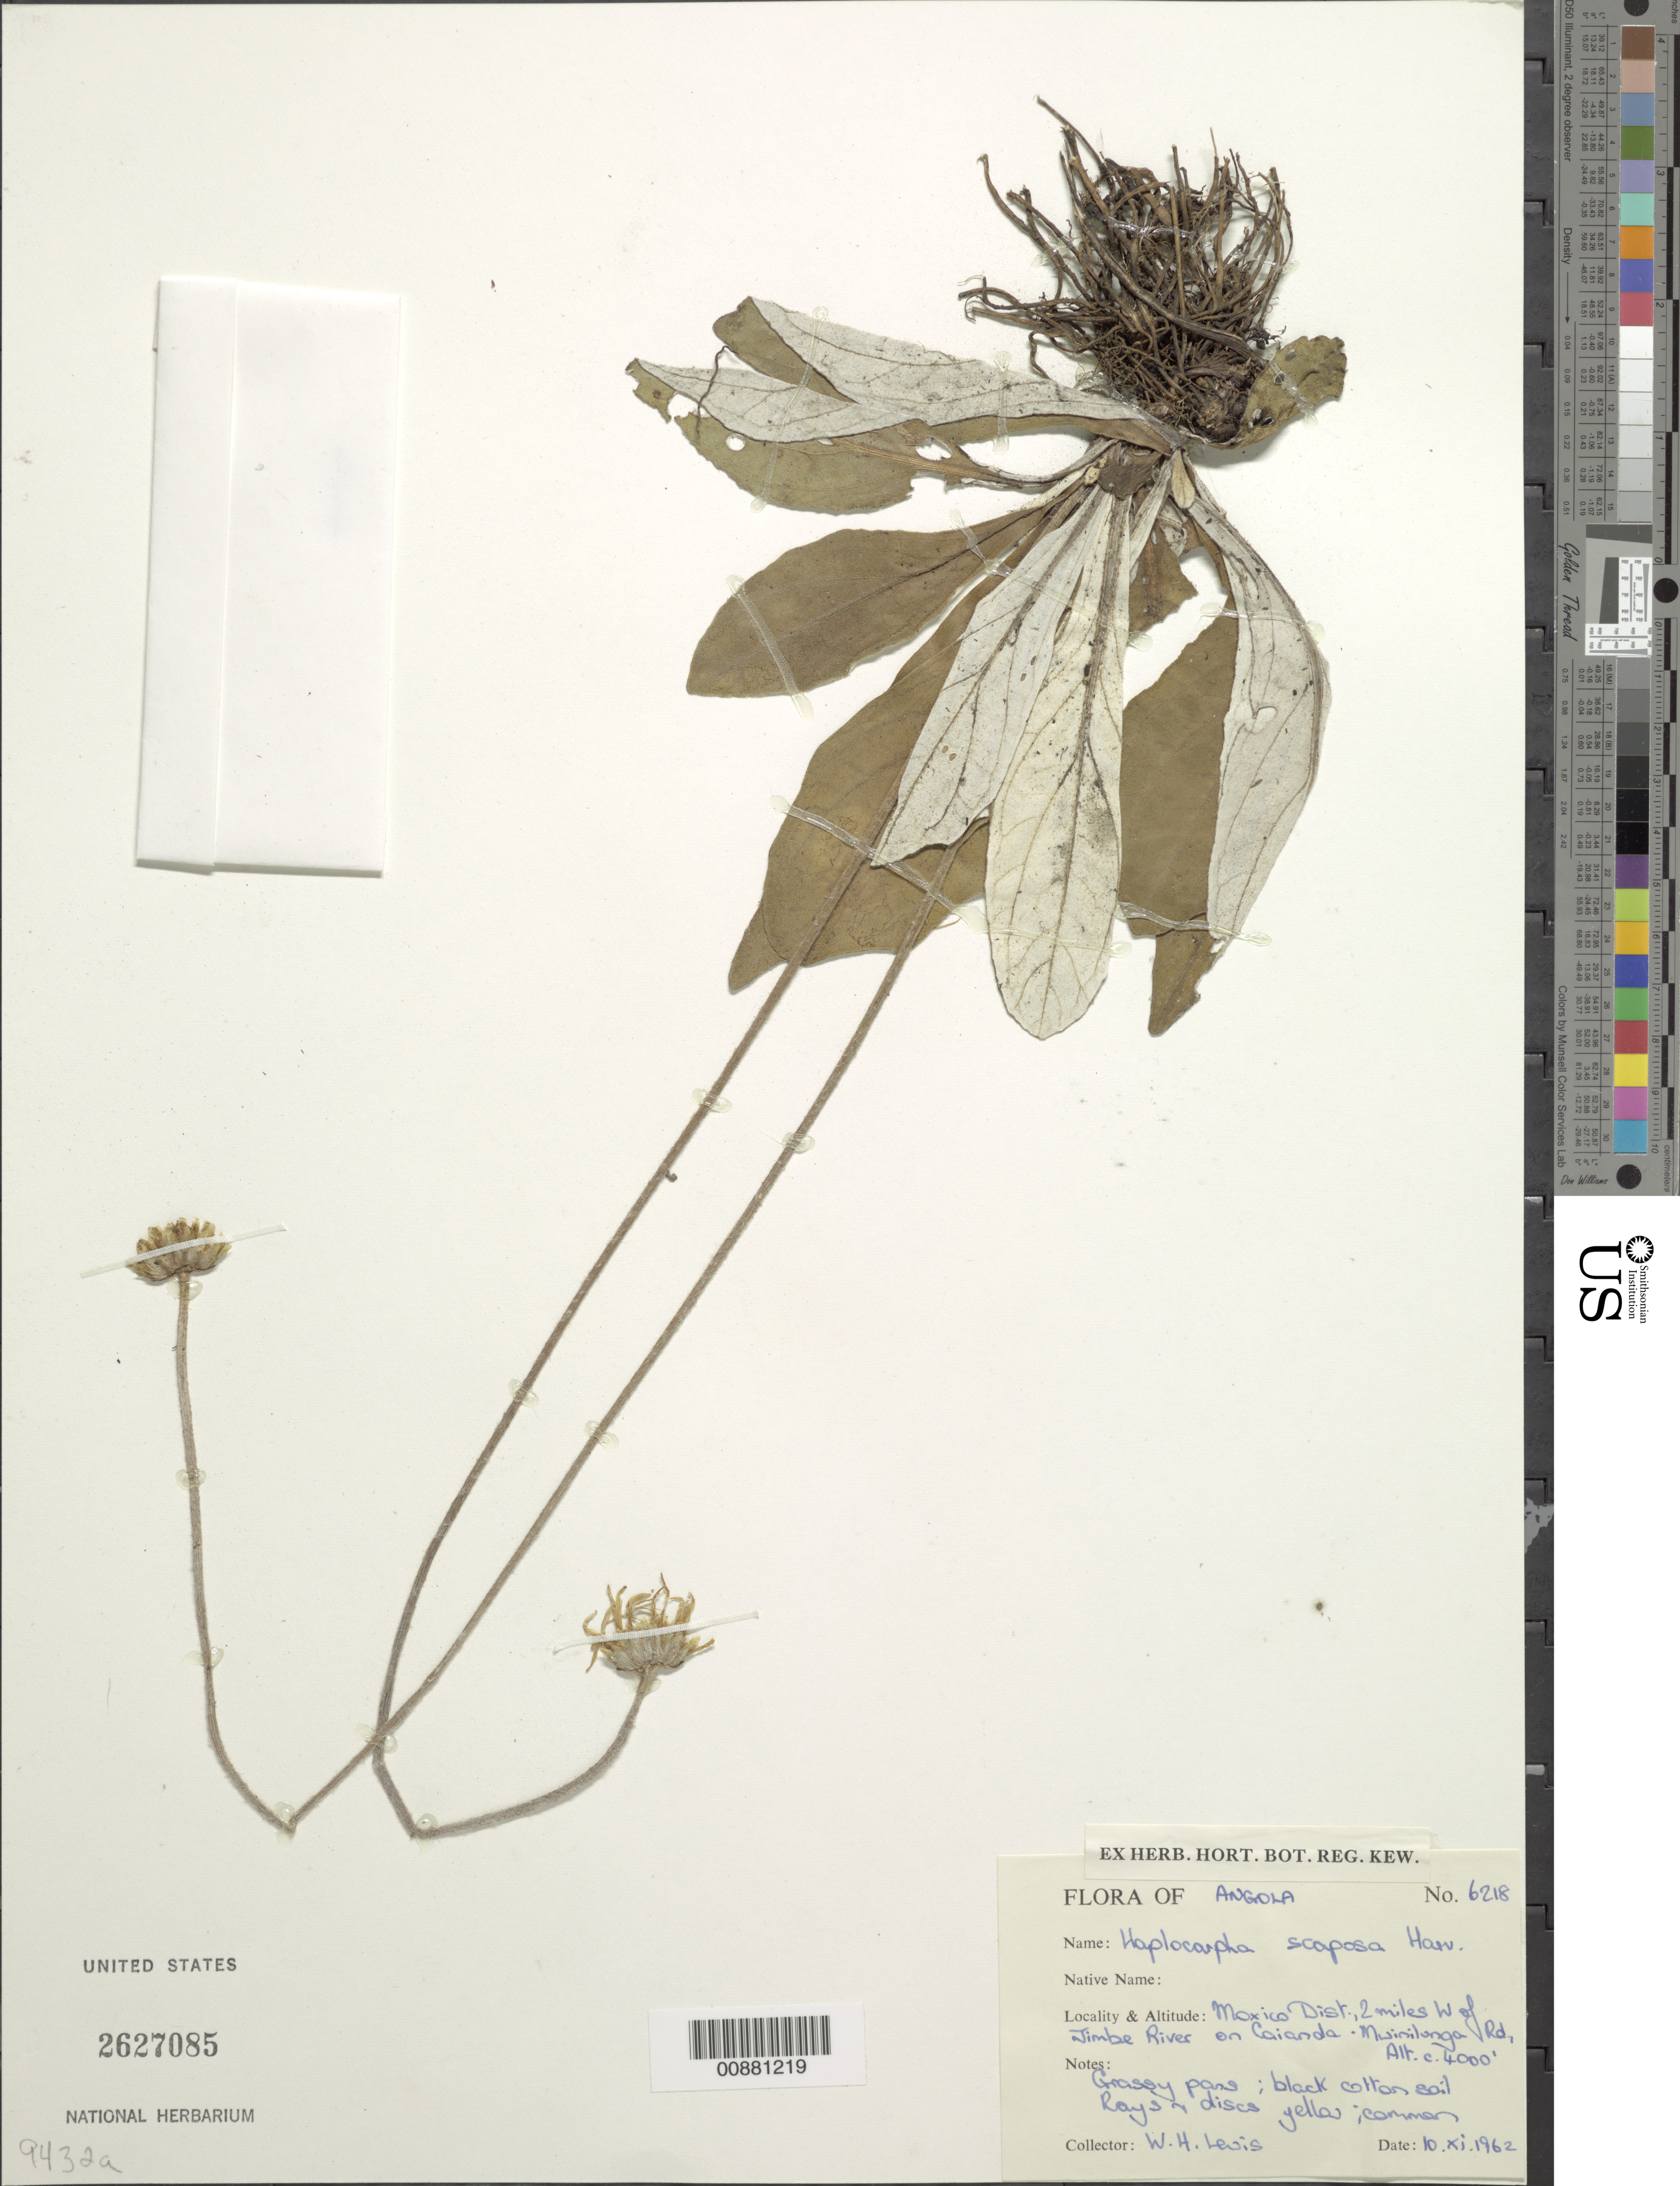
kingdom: Plantae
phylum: Tracheophyta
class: Magnoliopsida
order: Asterales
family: Asteraceae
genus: Haplocarpha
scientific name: Haplocarpha scaposa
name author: Harv.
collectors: W. H. Lewis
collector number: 6218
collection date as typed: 10 November 1962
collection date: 1962-11-10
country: Angola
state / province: Moxico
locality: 2 miles W of Jimbe River on Caianda - Mwinilonga Rd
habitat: Grassy pans, black cotton soil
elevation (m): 1219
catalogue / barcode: US 2627085